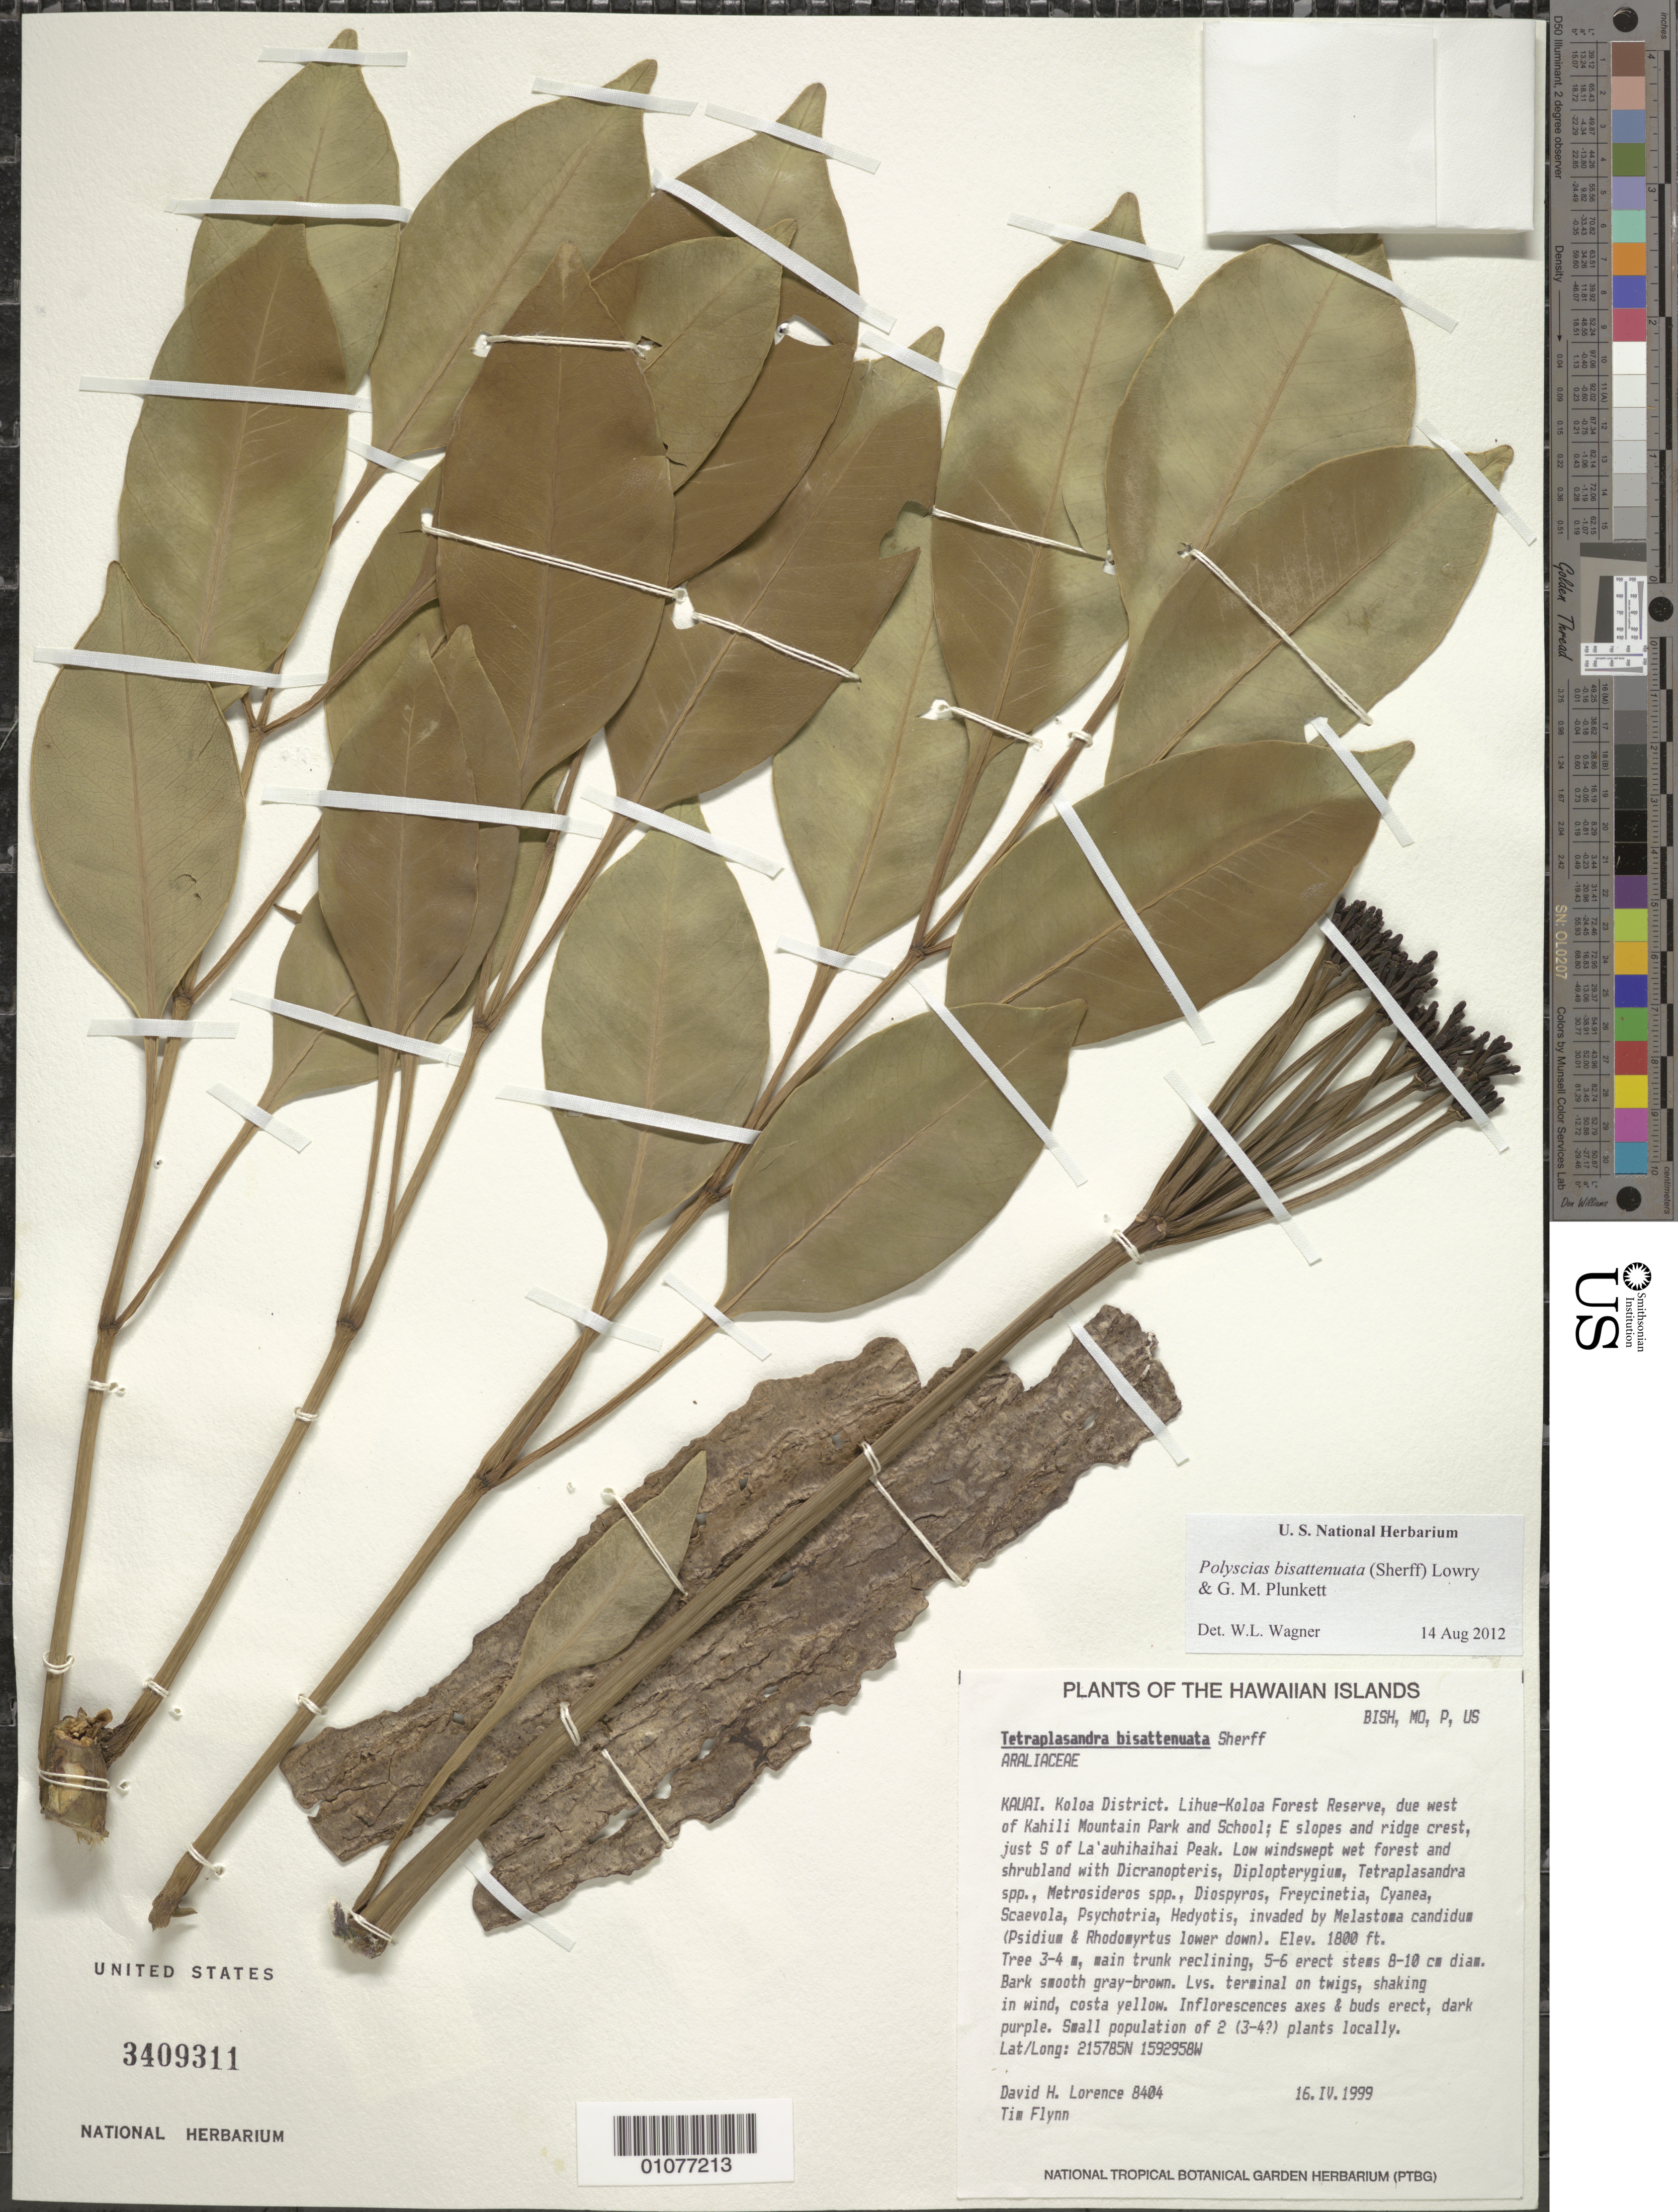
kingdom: Plantae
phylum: Tracheophyta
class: Magnoliopsida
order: Apiales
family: Araliaceae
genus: Polyscias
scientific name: Polyscias bisattenuata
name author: (Sherff) Lowry & G. M. Plunkett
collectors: D. Lorence & T. W. Flynn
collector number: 8404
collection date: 1999-04-16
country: United States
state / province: Hawaii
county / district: Kauai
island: Kaua'i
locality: Koloa District, Lihue-Koloa Forest Reserve, due W of Kahili Mt. Park and School; E slopes and ridge crest, just S of La'auhihaihai Peak.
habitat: low windswept wet forest and shrubland; small population locally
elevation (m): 549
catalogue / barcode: US 3409311